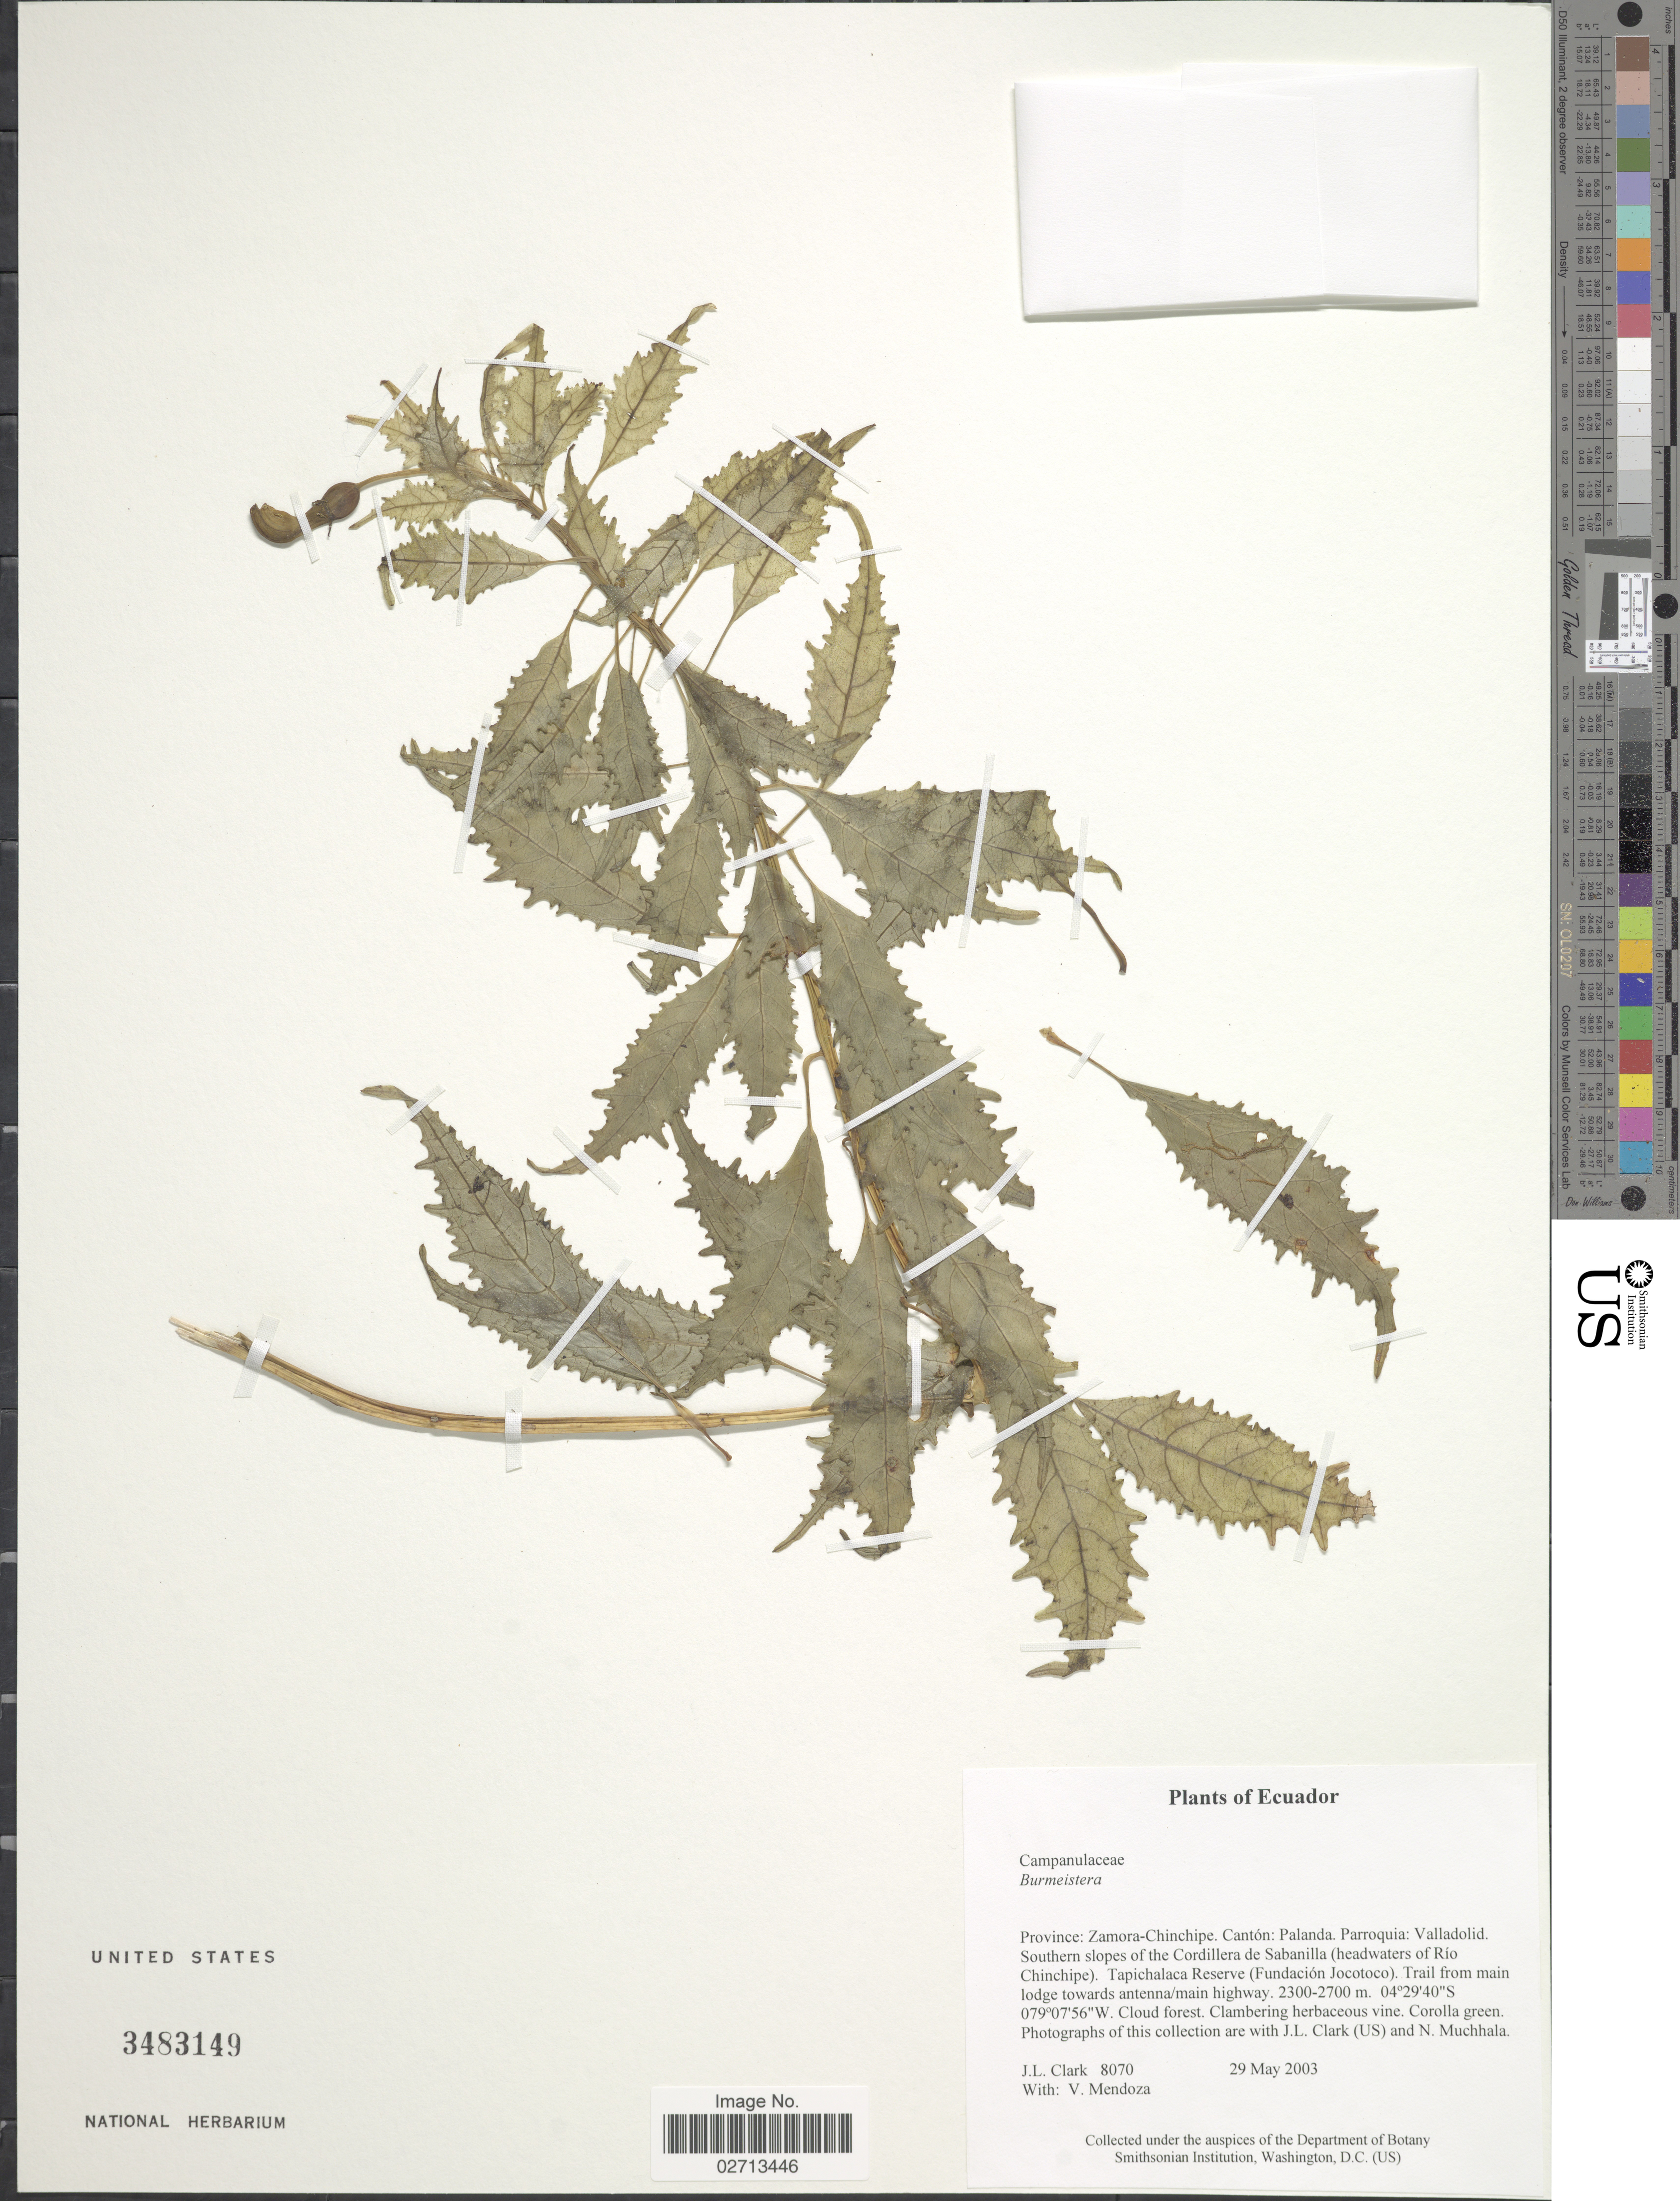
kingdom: Plantae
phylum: Tracheophyta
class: Magnoliopsida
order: Asterales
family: Campanulaceae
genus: Burmeistera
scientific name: Burmeistera sp.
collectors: J. L. Clark & V. Mendoza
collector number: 8070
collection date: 2003-05-29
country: Ecuador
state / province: Zamora-Chinchipe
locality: Canton: Palanda. Parroquia: Valladolid. Southern slopes of the Cordillera de Sabanilla (headwaters of Rio Chinchipe). Tapichalaca Reserve (Fundacion Jocotoco). Trail from main lodge towards antenna/main highway.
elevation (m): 2300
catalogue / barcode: US 3483149